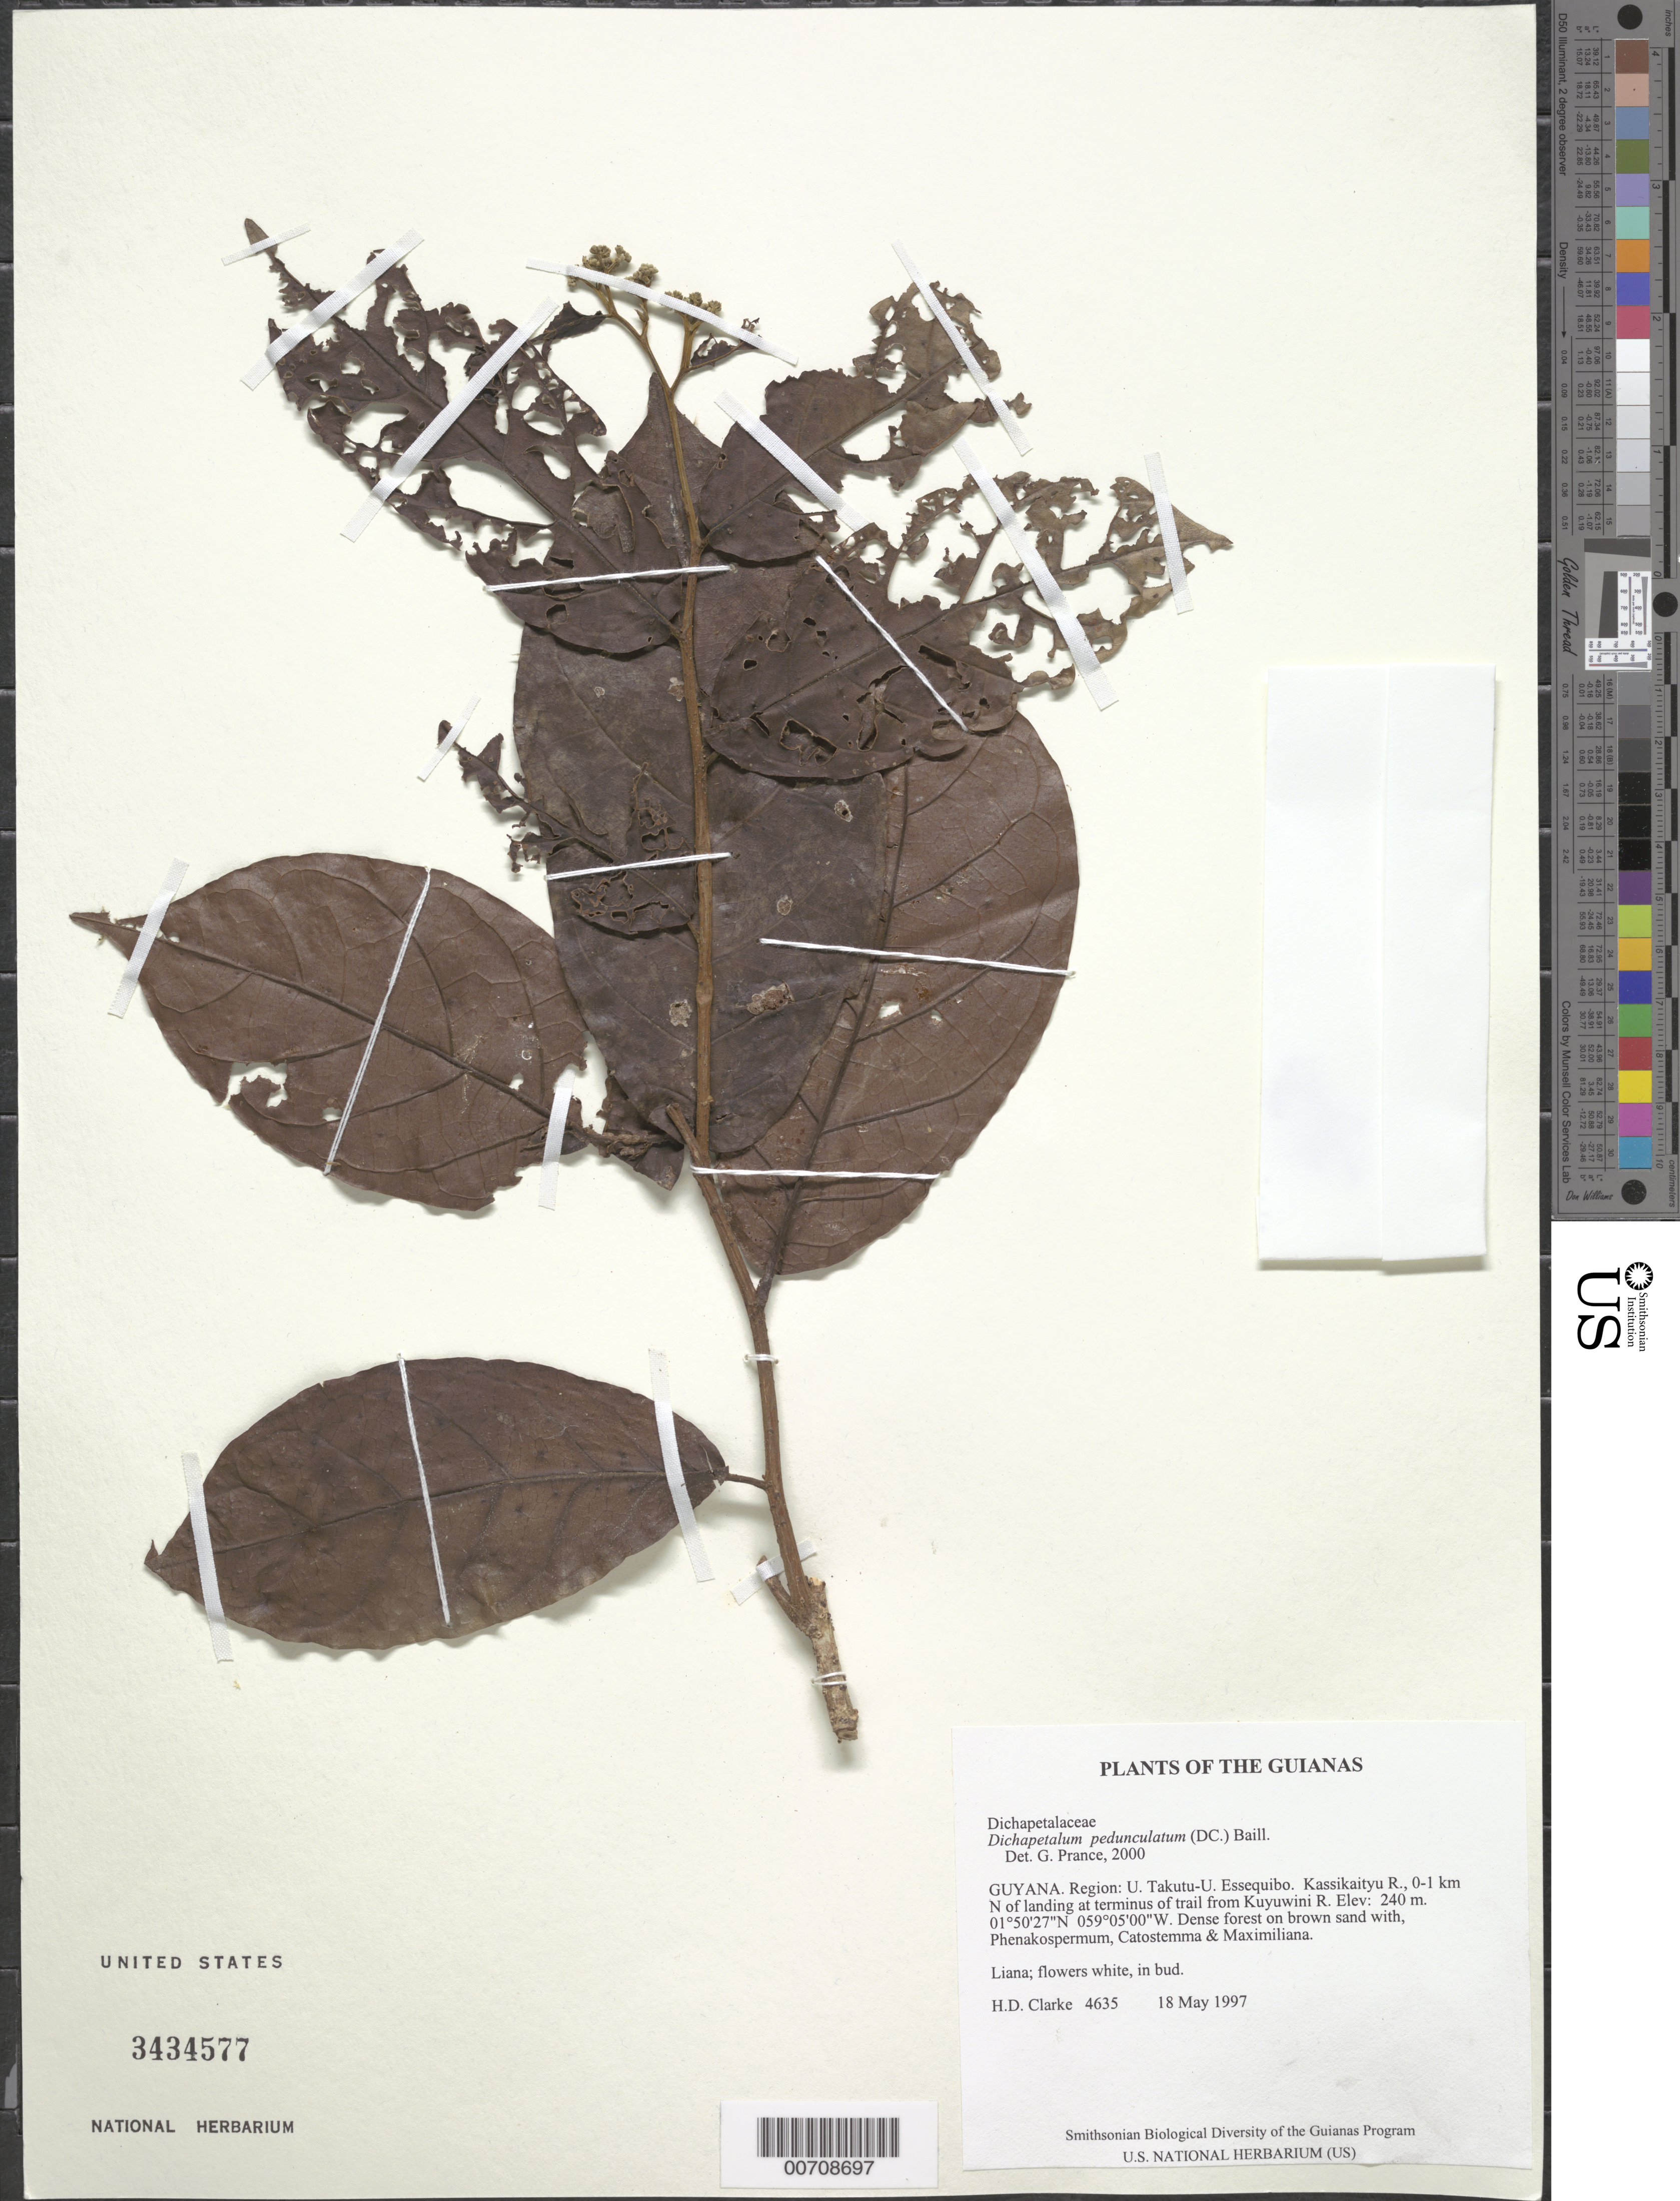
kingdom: Plantae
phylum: Tracheophyta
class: Magnoliopsida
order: Malpighiales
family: Dichapetalaceae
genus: Dichapetalum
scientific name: Dichapetalum pedunculatum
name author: (DC.) Baill.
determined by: Prance, G. T.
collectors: H. D. Clarke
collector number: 4635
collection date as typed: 18 May 1997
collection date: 1997-05-18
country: Guyana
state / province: U. Takutu-U. Essequibo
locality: Kassikaityu R., 0-1 km N of landing at terminus of trail from Kuyuwini R.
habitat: Dense forest on brown sand with, Phenakospermum, Catostemma & Maximiliana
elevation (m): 240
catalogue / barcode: US 3434577